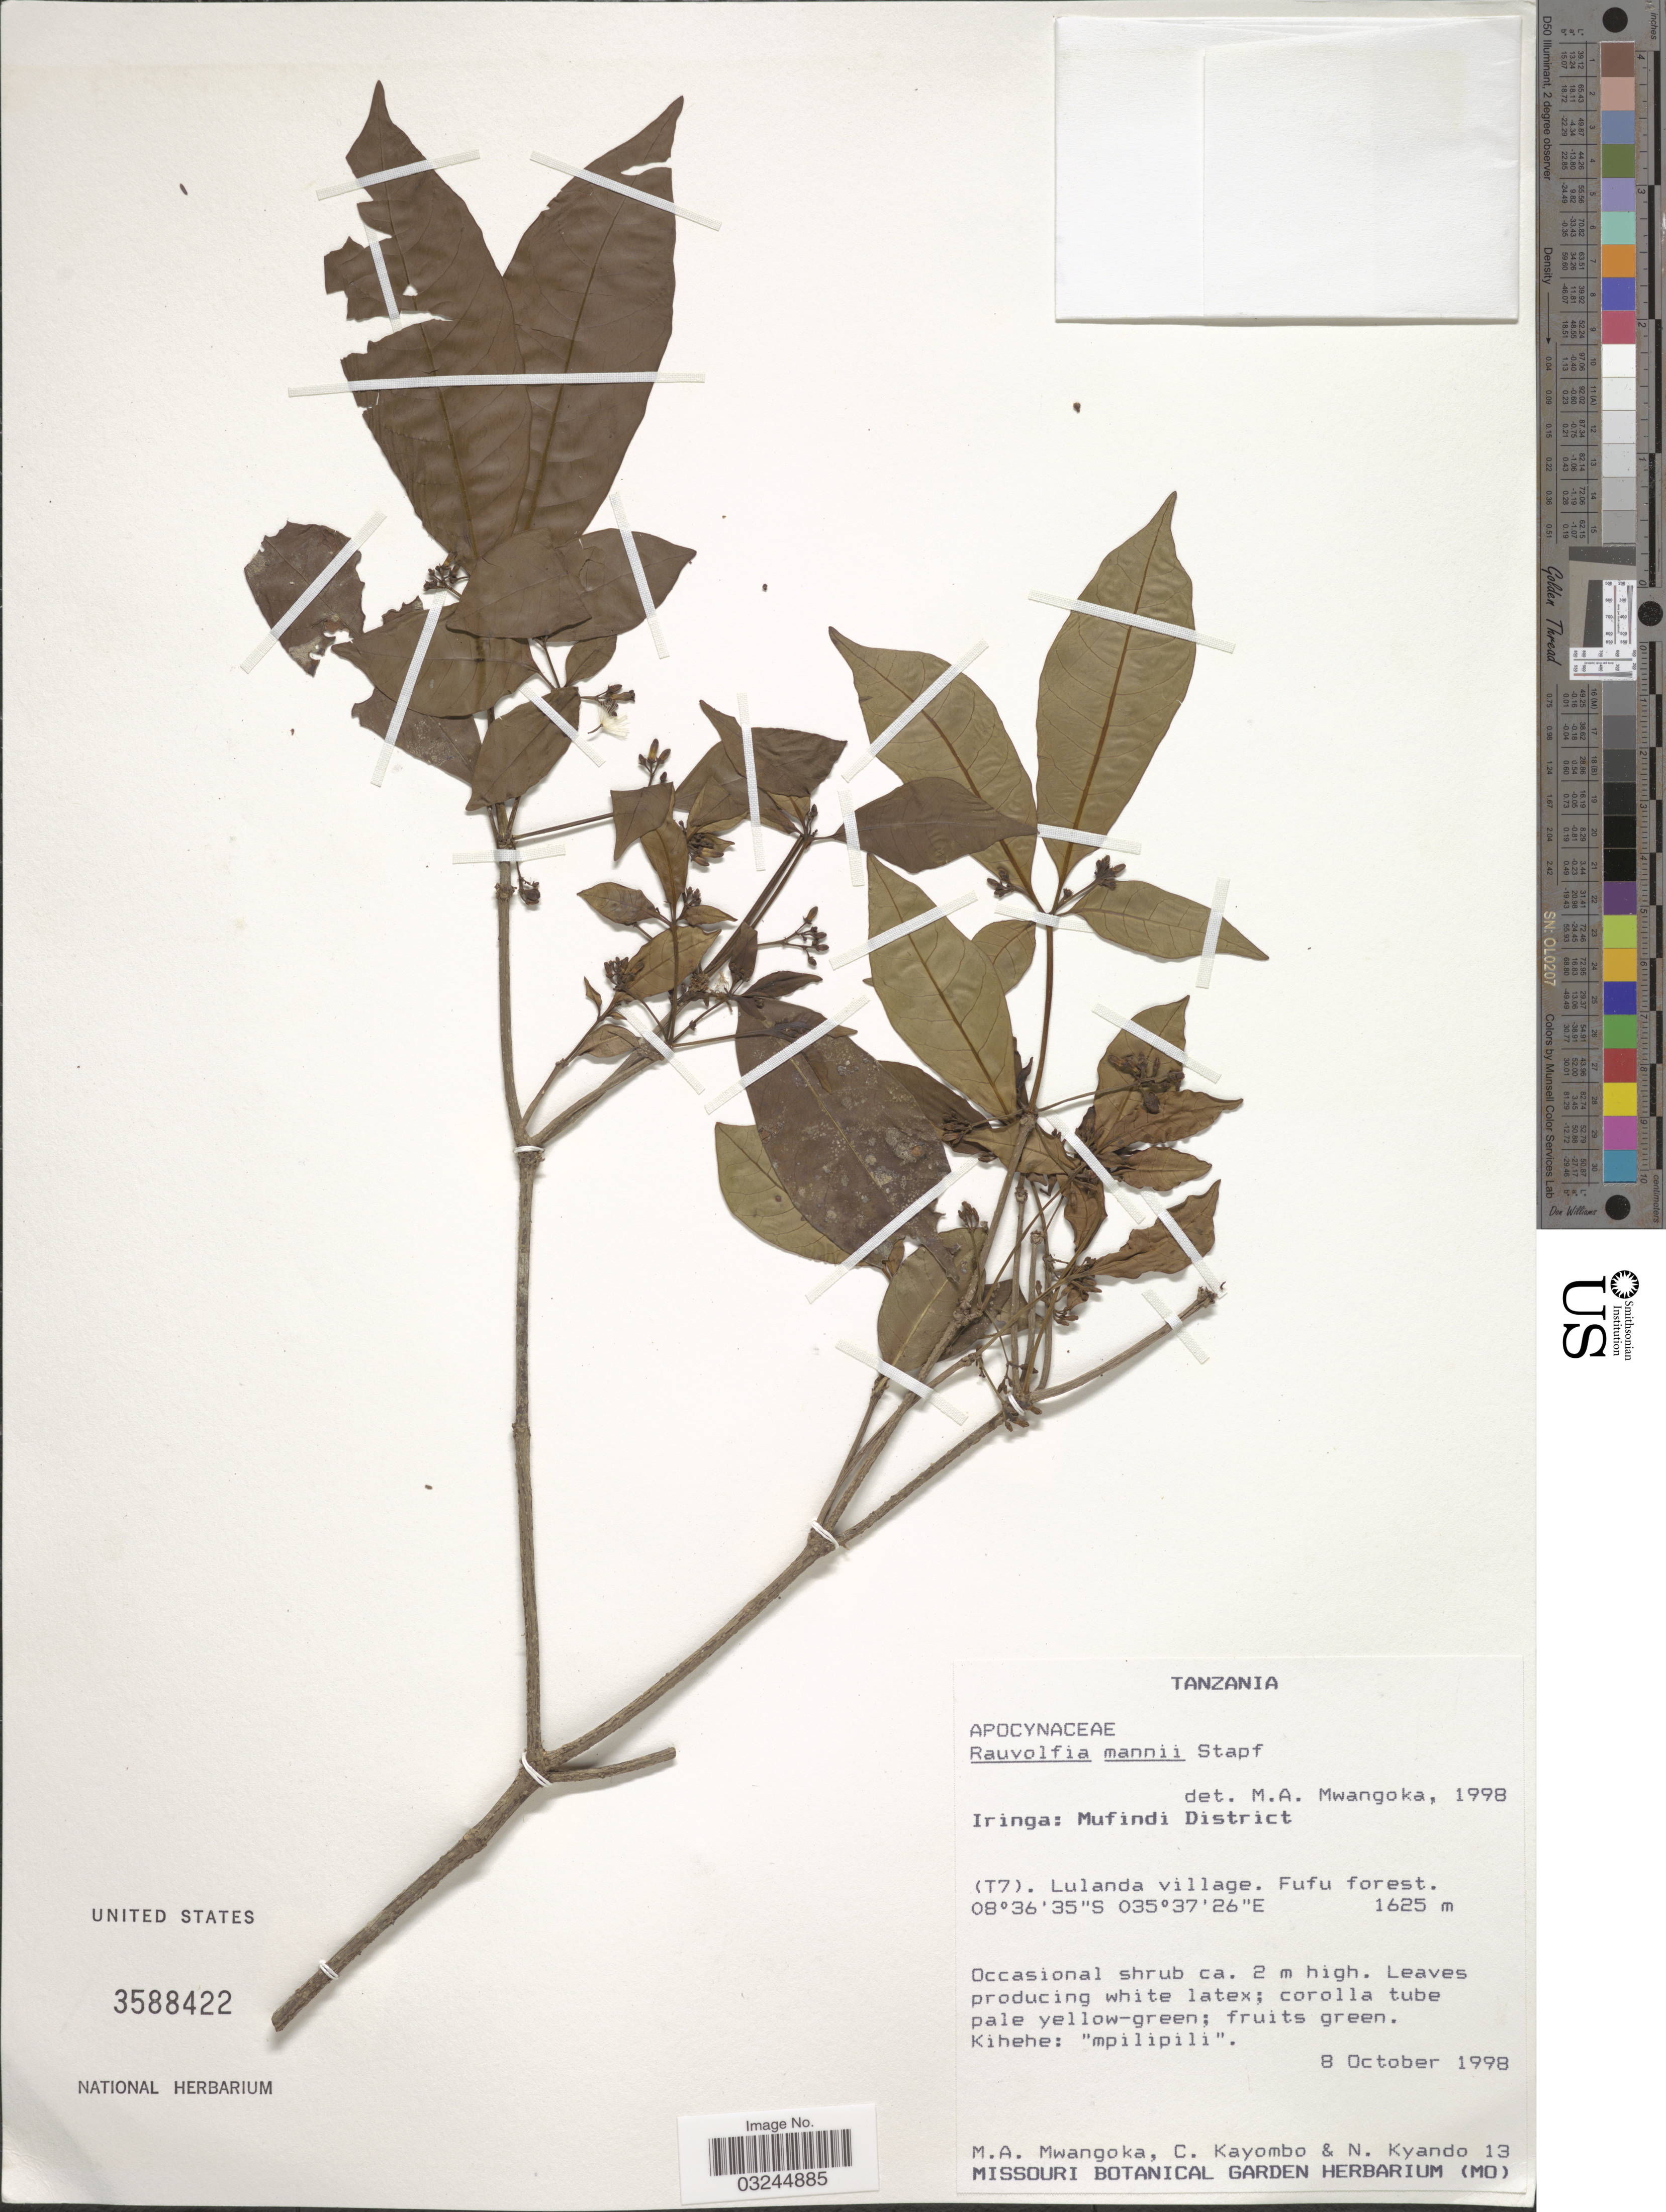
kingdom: Plantae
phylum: Tracheophyta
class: Magnoliopsida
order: Gentianales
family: Apocynaceae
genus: Rauvolfia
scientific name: Rauvolfia mannii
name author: Stapf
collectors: M. A. Mwangoka, C. Kayombo & N. Kyando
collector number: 13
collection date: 1998-10-08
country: Tanzania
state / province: Iringa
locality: Iringa: Mufindi District. (T7). Lulanda village. Fufu forest.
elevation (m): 1625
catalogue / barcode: US 3588422